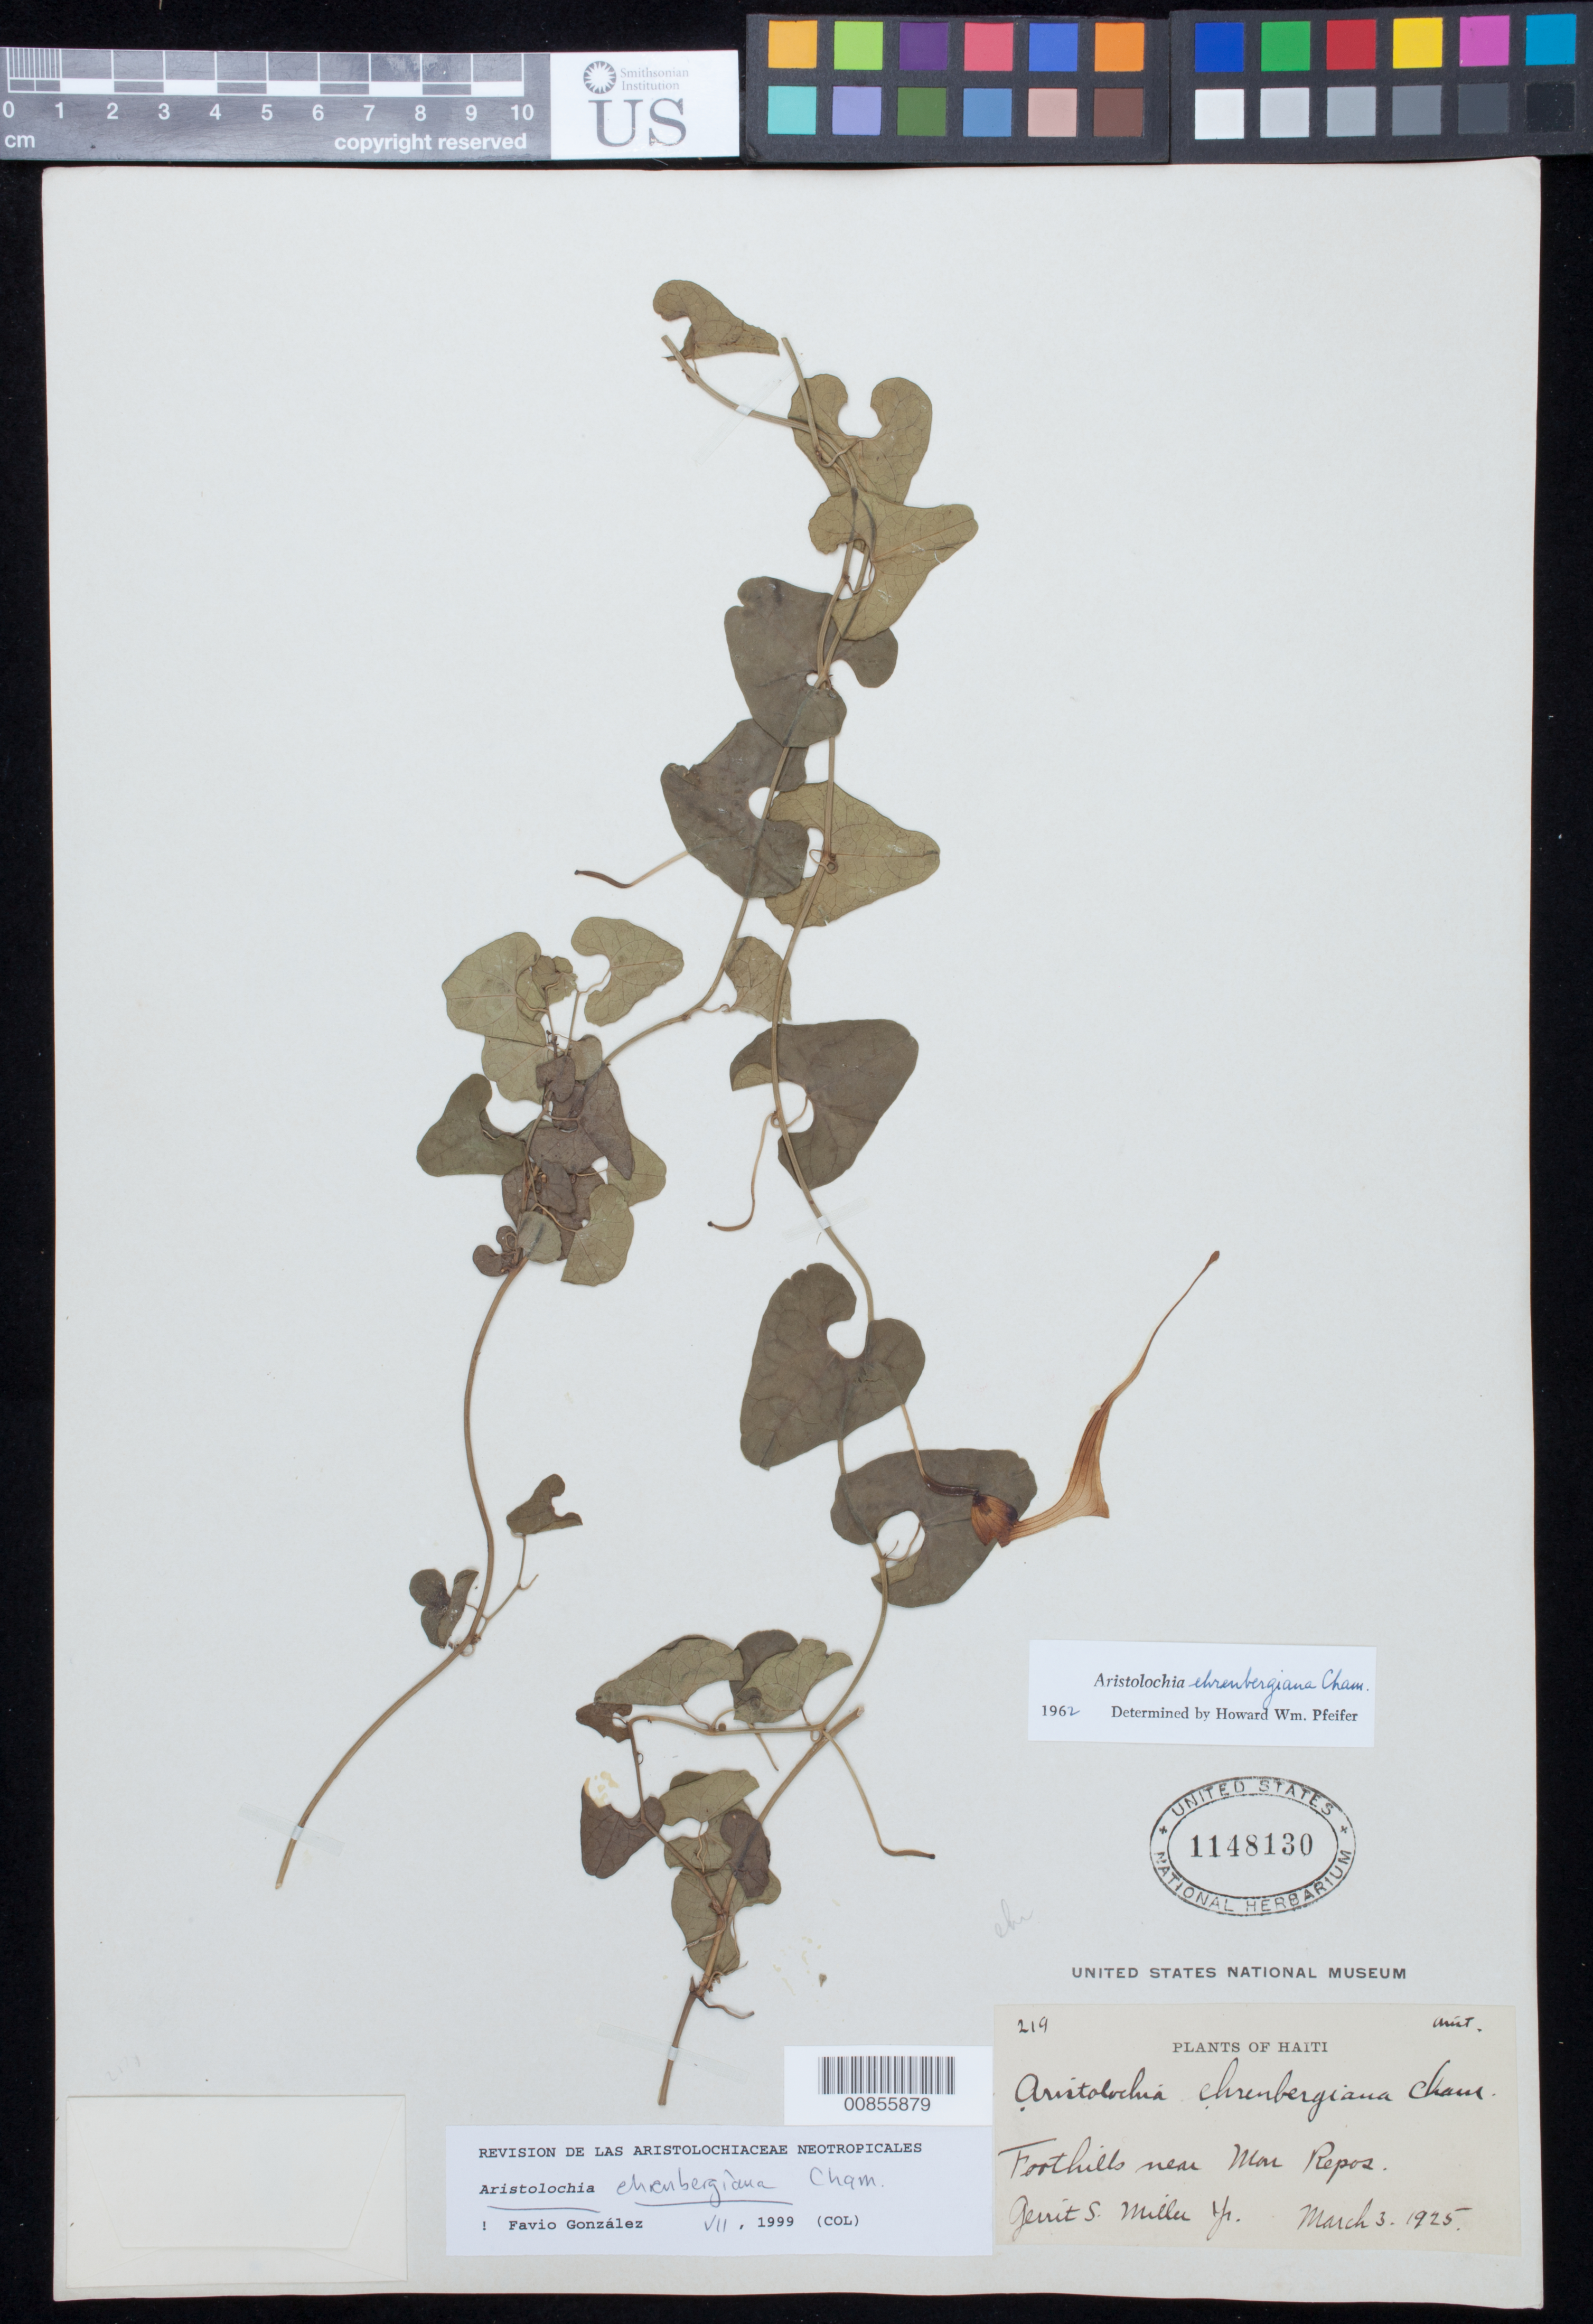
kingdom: Plantae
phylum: Tracheophyta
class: Magnoliopsida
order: Piperales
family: Aristolochiaceae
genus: Aristolochia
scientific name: Aristolochia ehrenbergiana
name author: Cham.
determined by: González, F., (COL), Universidad Nacional de Colombia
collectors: G. S. Miller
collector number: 219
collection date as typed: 03 Mar 1925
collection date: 1925-03-03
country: Haiti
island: Hispaniola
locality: Foothills near Mon Repos.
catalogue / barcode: US 1148130